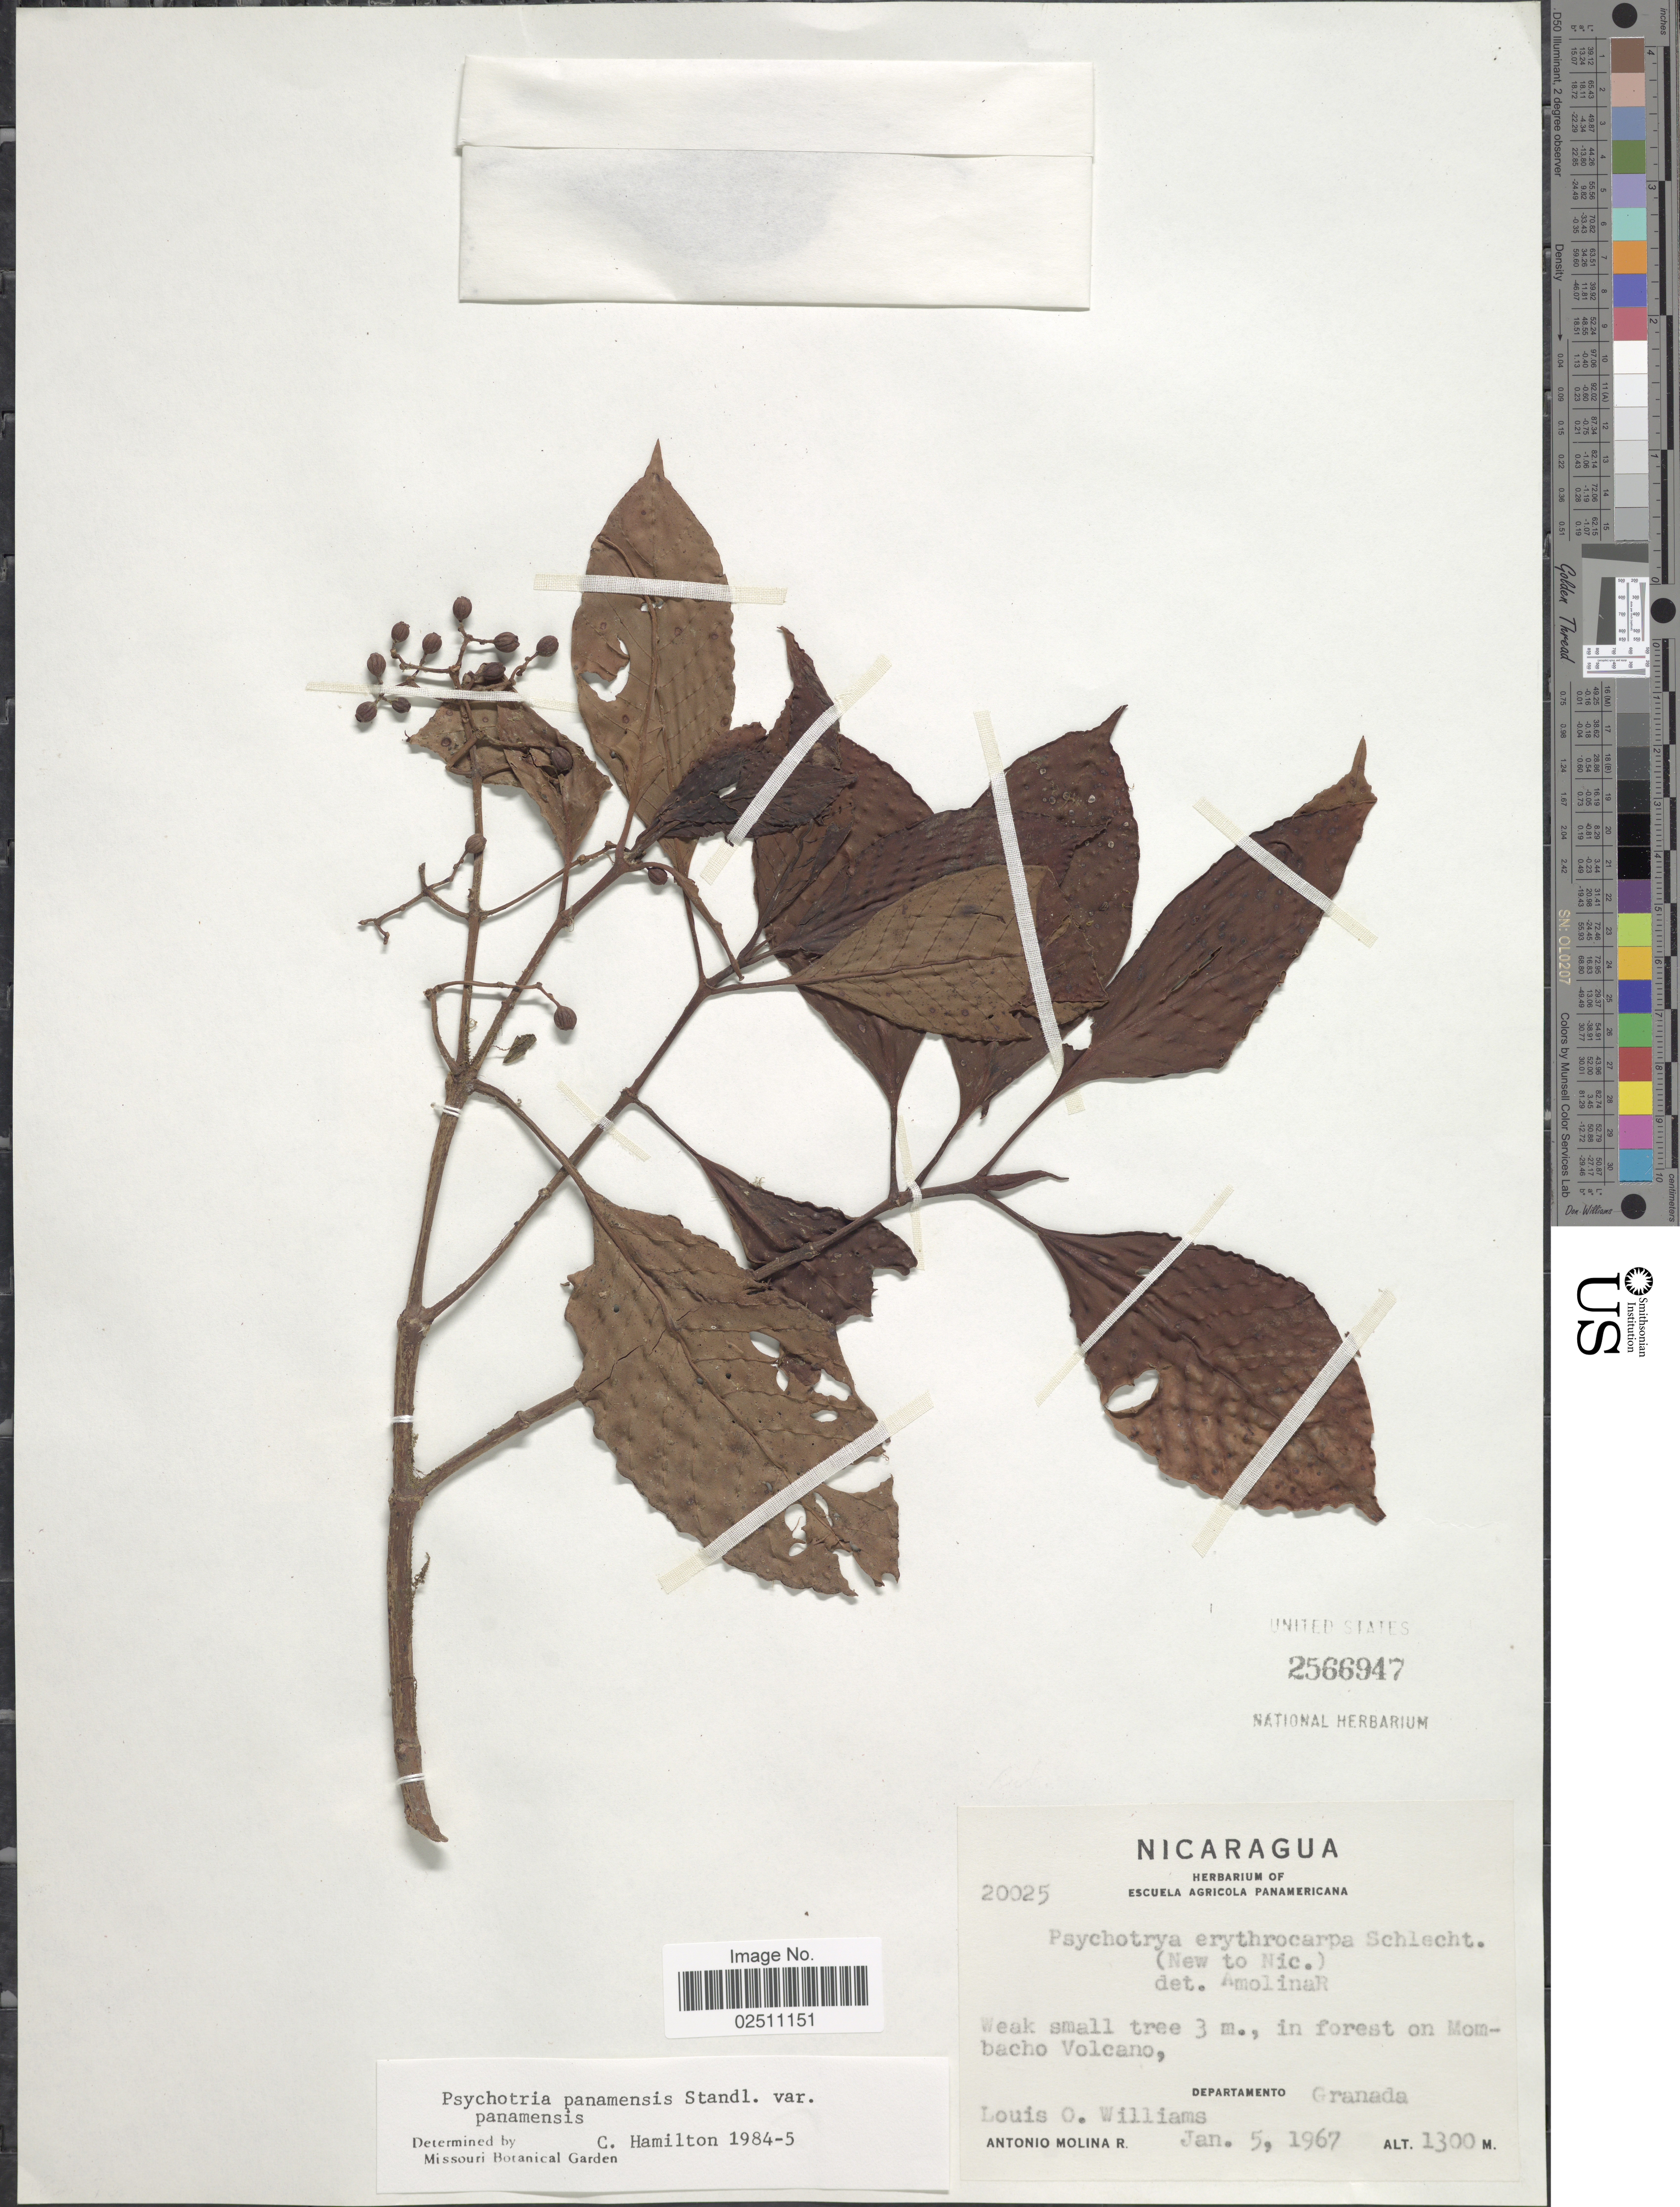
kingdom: Plantae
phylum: Tracheophyta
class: Magnoliopsida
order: Gentianales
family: Rubiaceae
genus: Psychotria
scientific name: Psychotria panamensis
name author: Standl.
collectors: L. O. Williams & A. Molina R.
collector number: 20025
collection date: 1967-01-05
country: Nicaragua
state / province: Granada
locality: In forest on Mombacho Volcano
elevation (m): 1300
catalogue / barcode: US 2566947